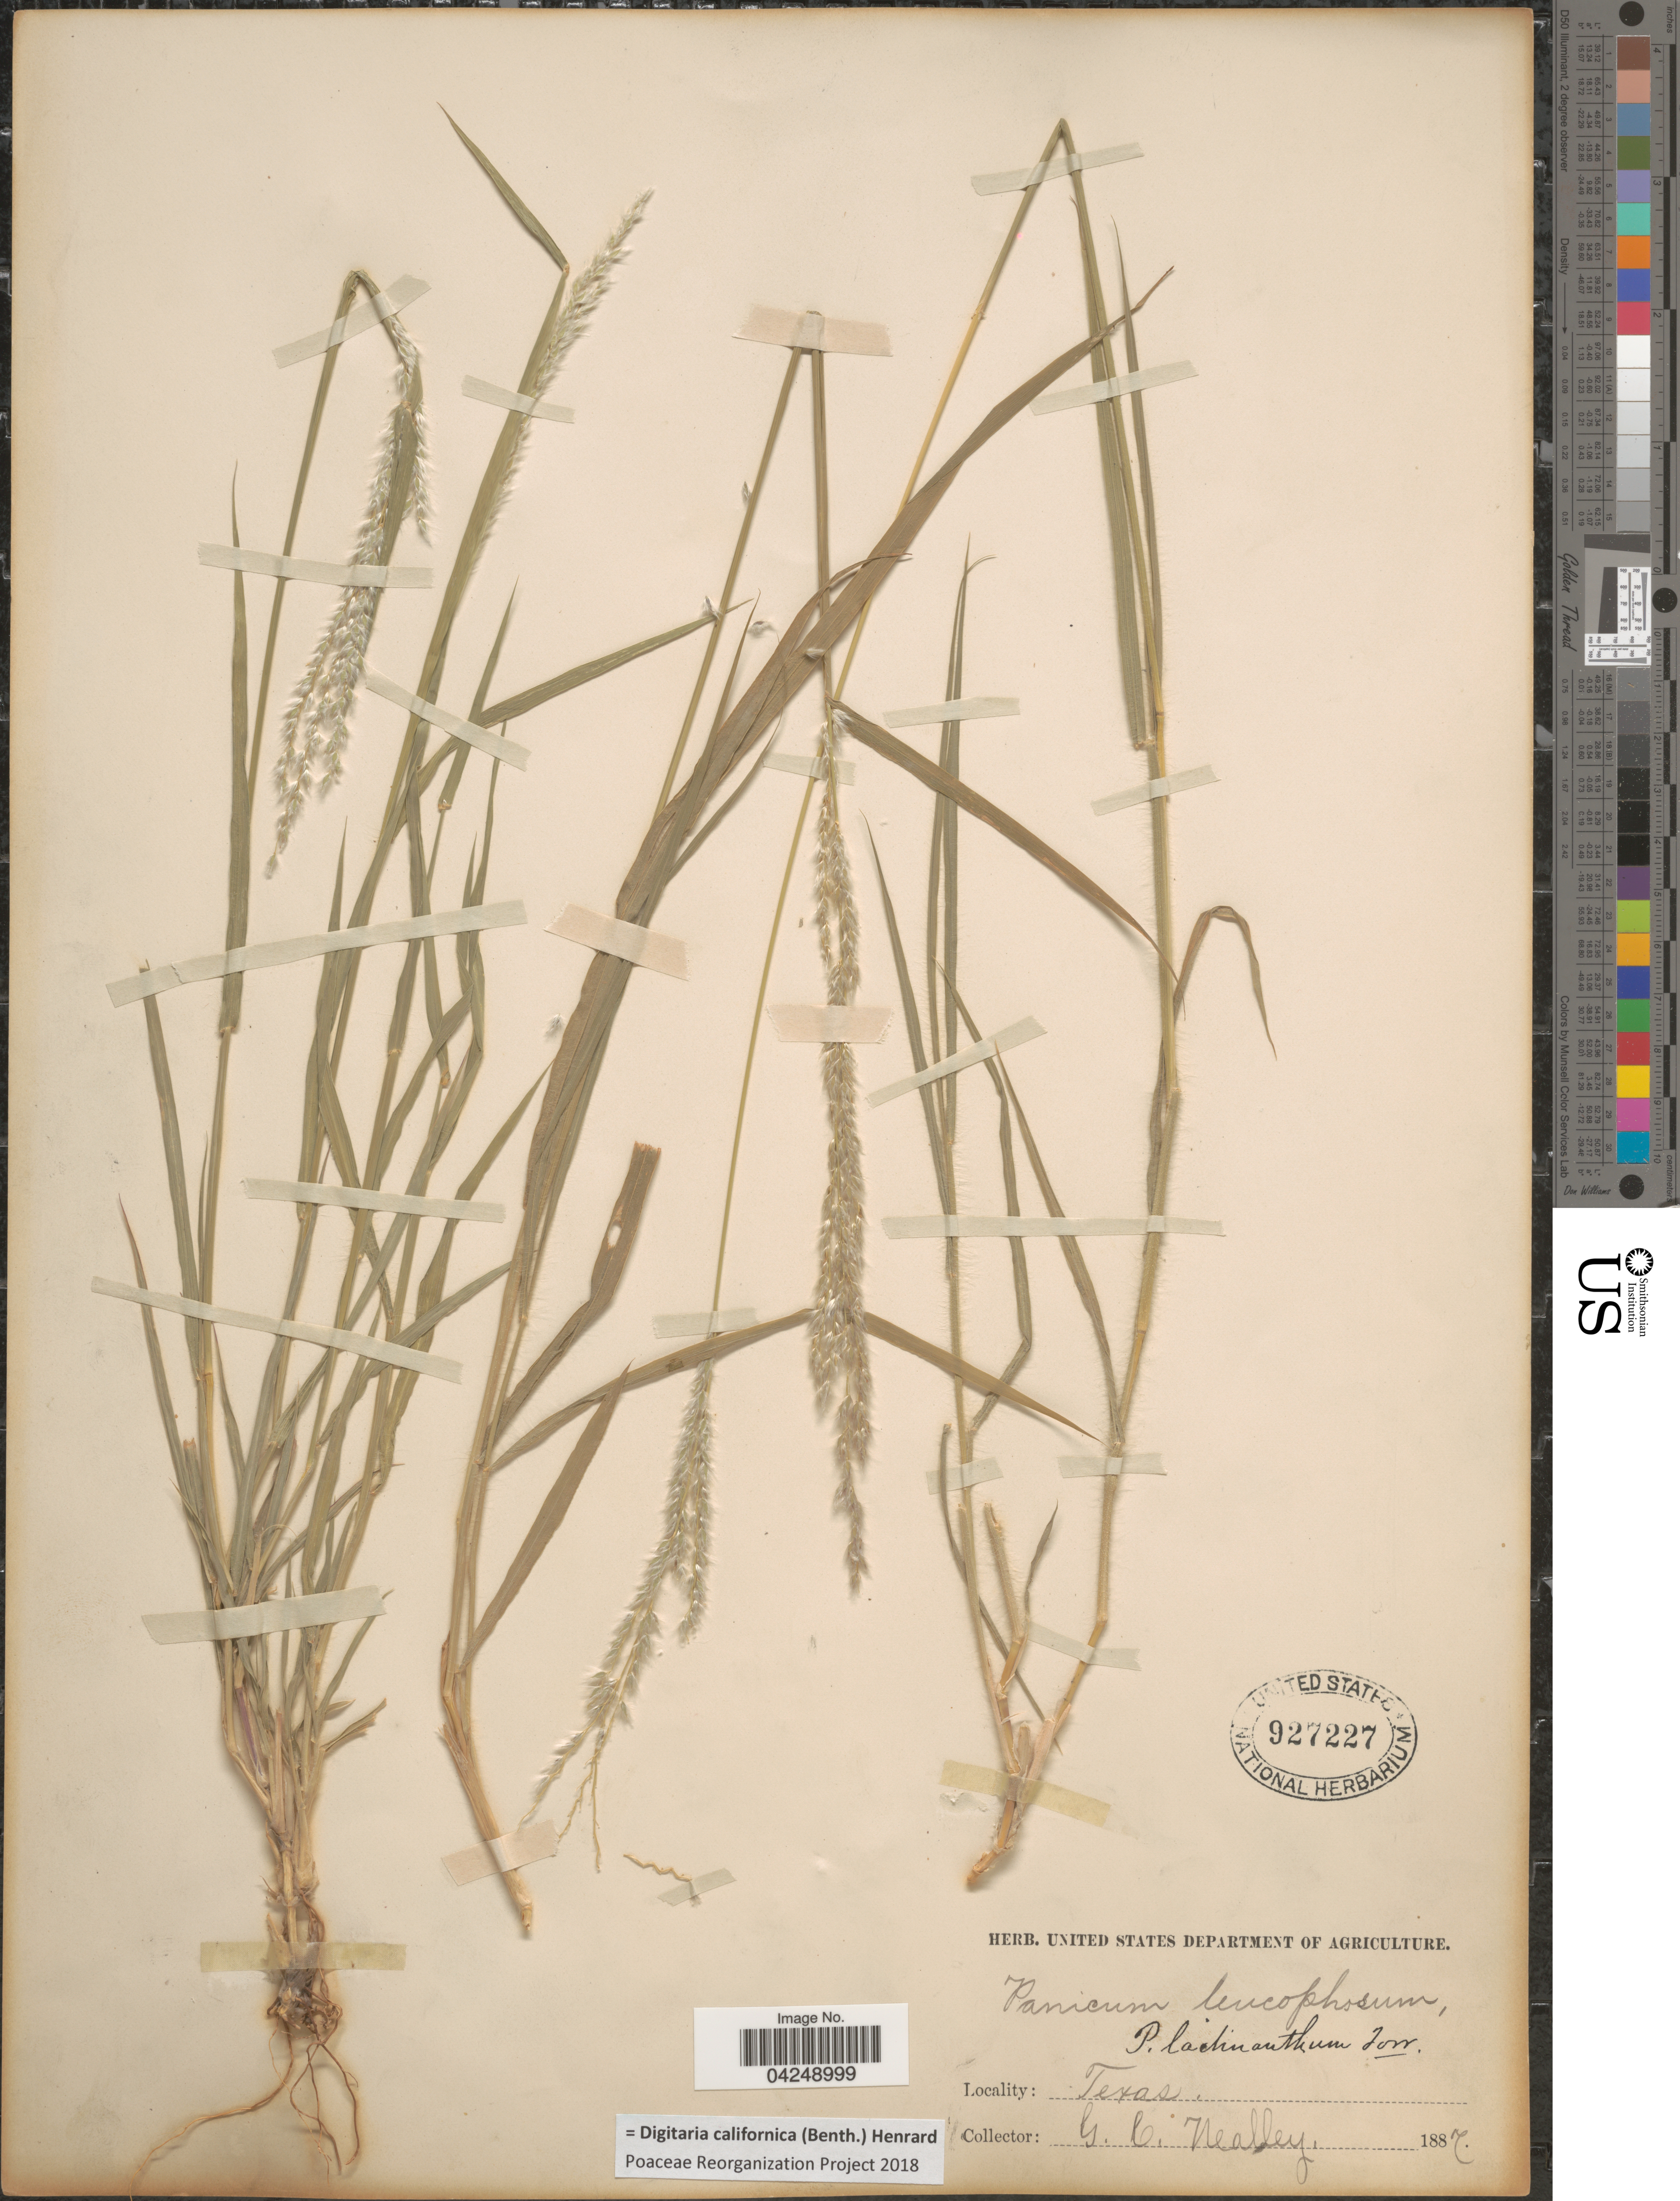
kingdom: Plantae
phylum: Tracheophyta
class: Liliopsida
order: Poales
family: Poaceae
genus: Digitaria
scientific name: Digitaria californica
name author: (Benth.) Henr.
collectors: G. Neally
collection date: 1887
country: United States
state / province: Texas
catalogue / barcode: US 927227